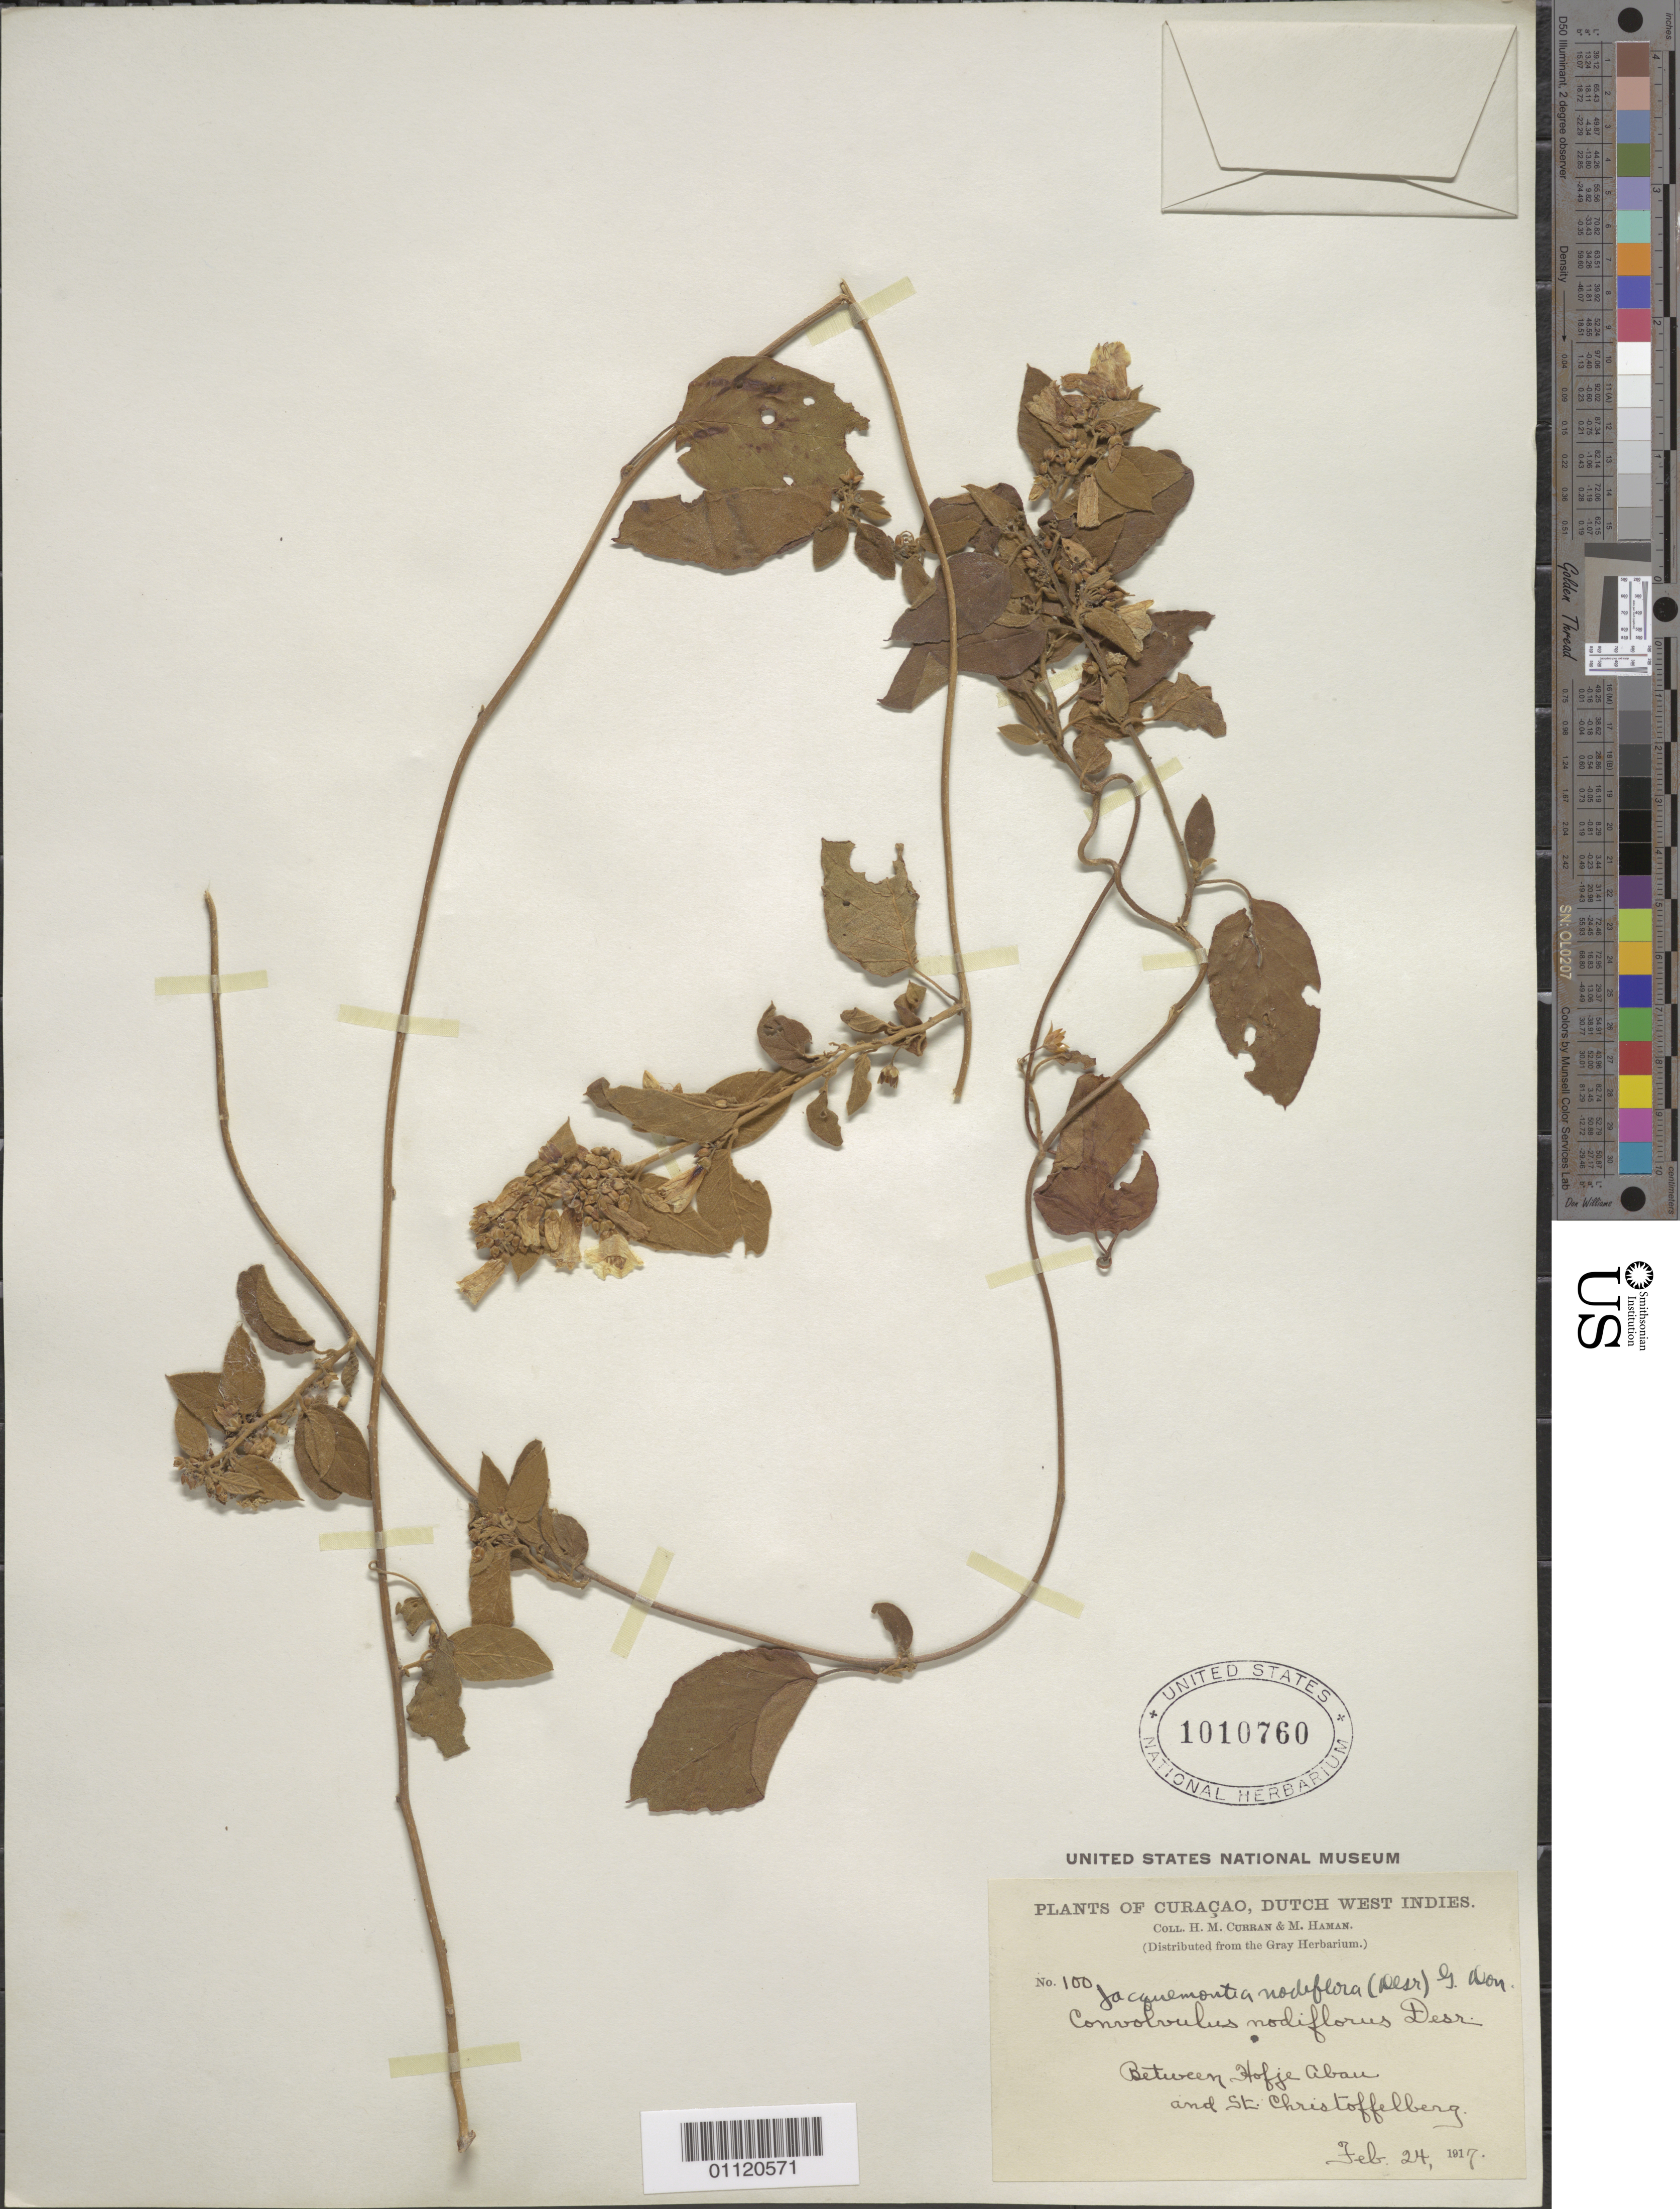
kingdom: Plantae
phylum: Tracheophyta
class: Magnoliopsida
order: Solanales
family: Convolvulaceae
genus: Convolvulus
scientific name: Convolvulus nodiflorus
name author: Desr.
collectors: H. M. Curran & M. Haman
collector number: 100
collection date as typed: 24 Feb 1917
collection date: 1917-02-24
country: Curaçao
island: Curaçao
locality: Between Hofje Abau and St. Christoffelberg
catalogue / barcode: US 1010760